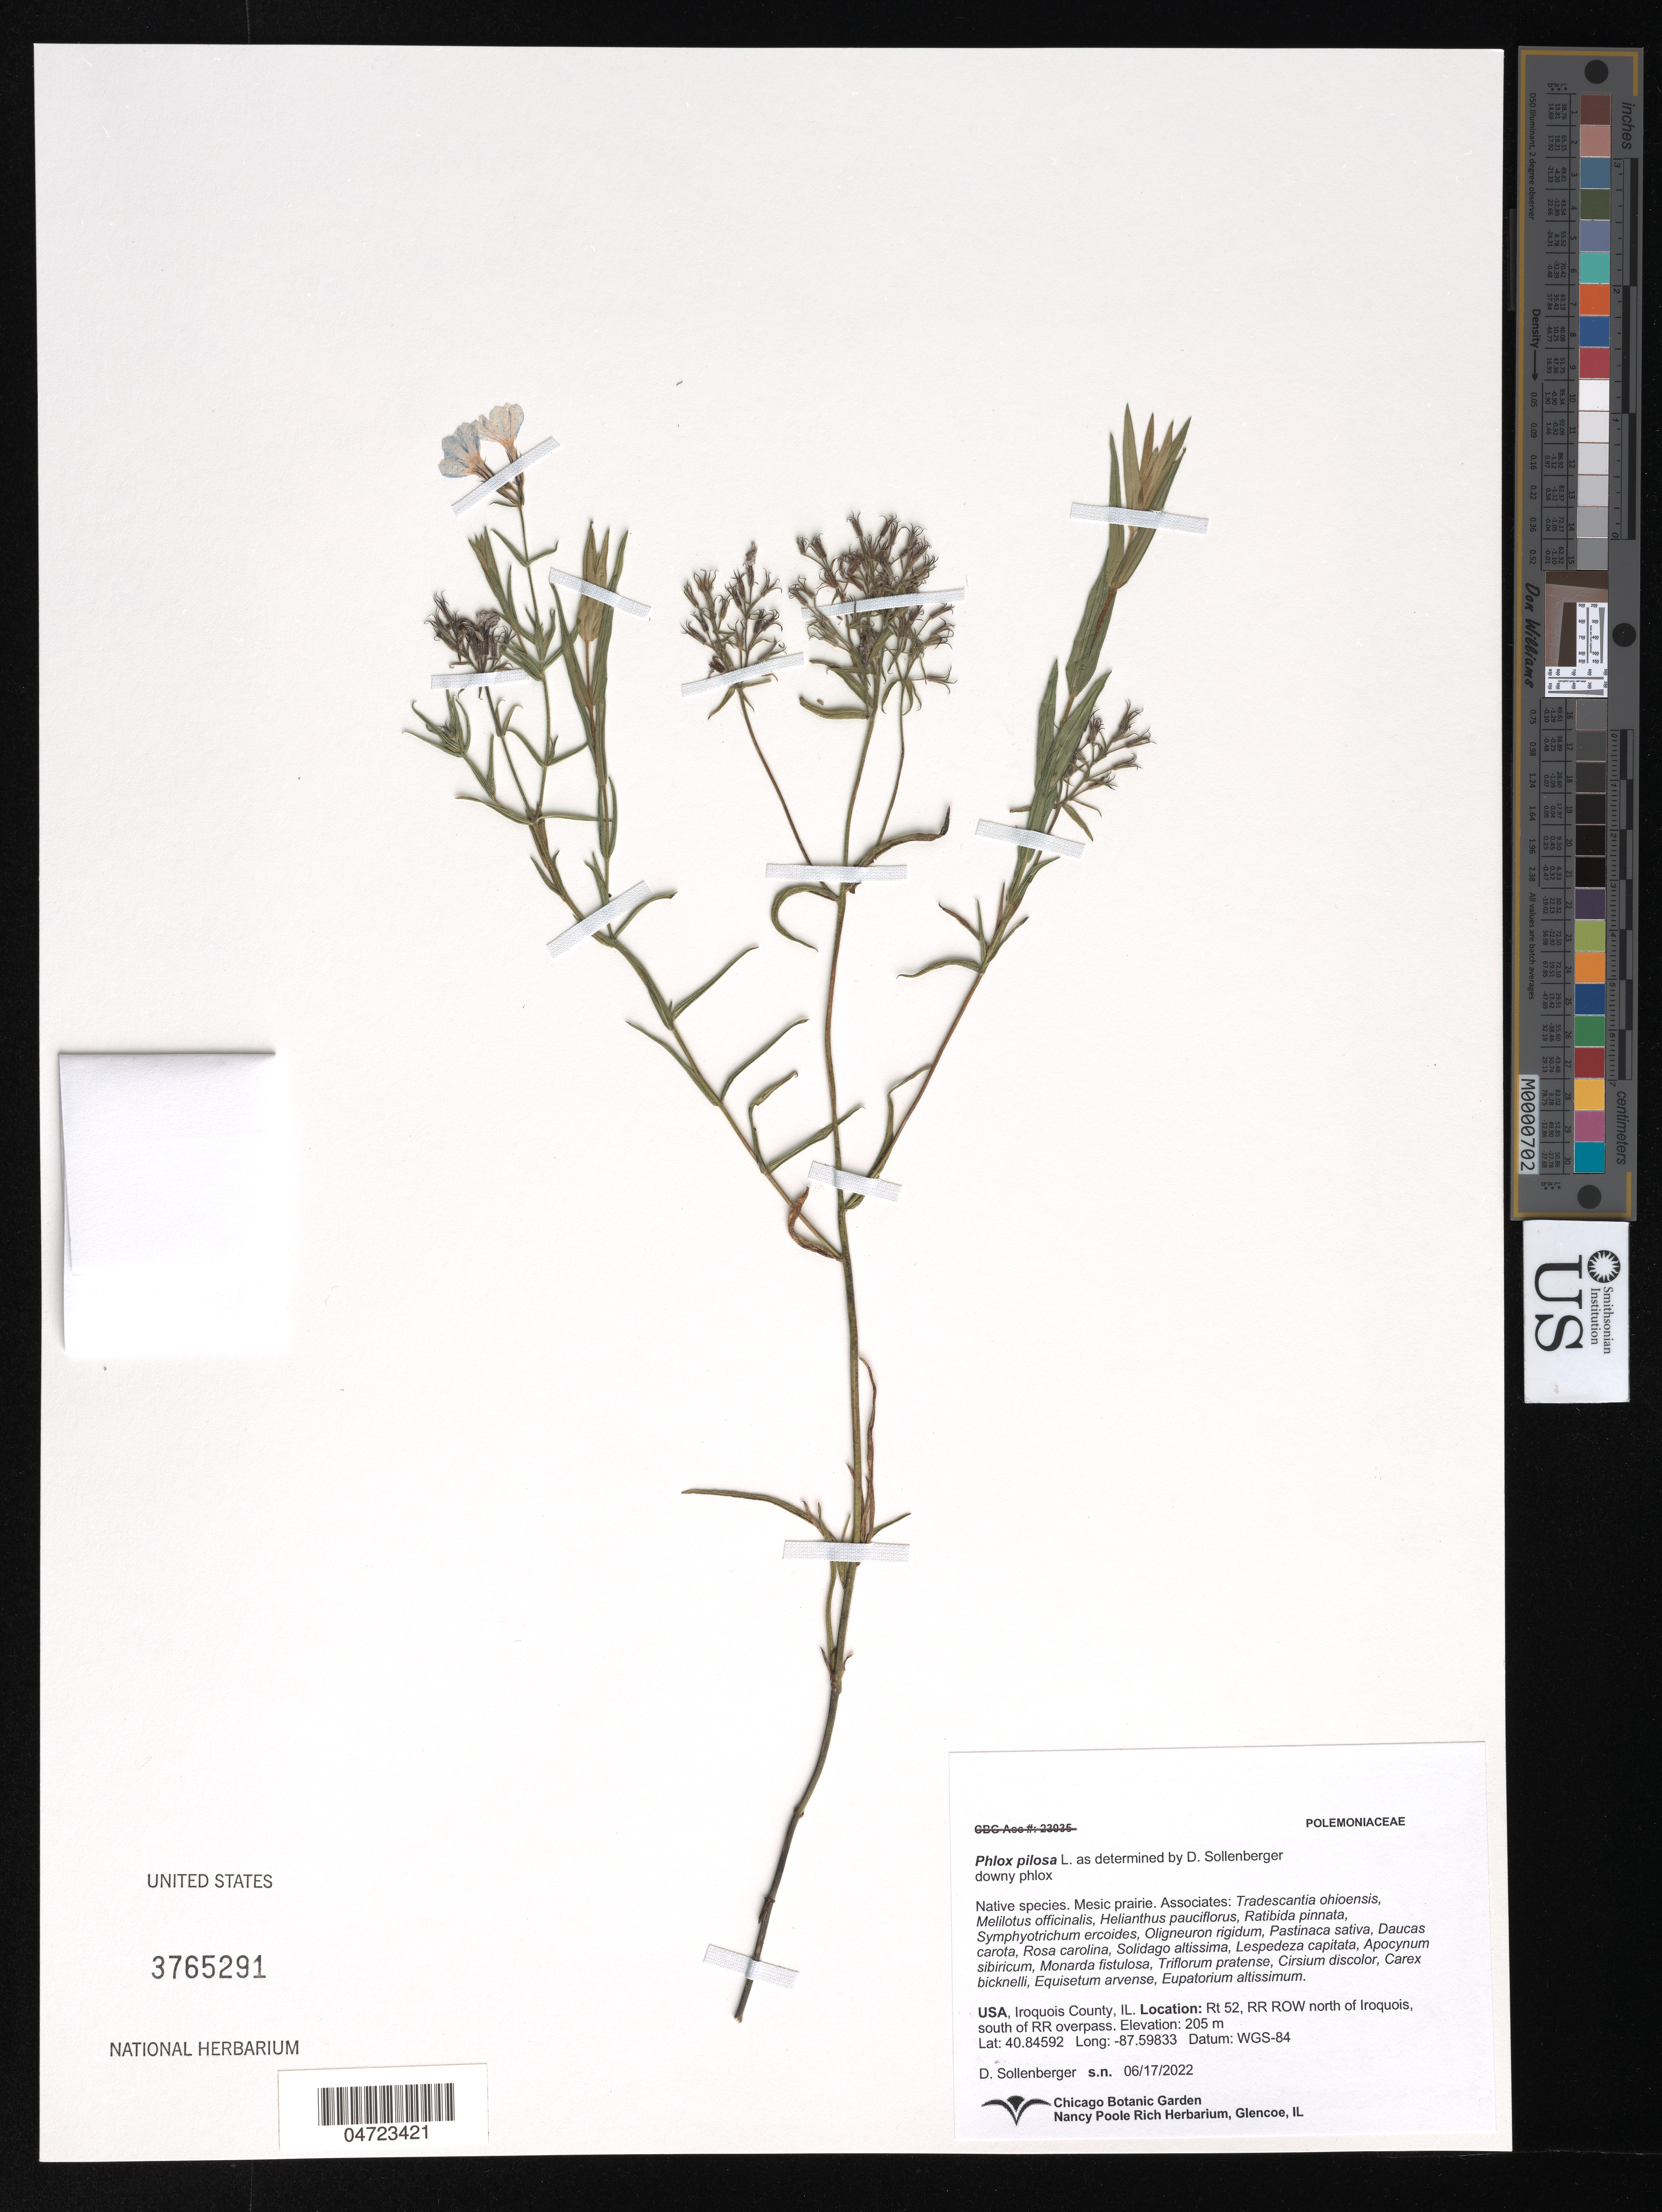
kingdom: Plantae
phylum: Tracheophyta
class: Magnoliopsida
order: Ericales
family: Polemoniaceae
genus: Phlox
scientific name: Phlox pilosa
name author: L.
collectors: D. Sollenberger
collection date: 2022-06-17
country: United States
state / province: Illinois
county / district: Iroquois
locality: Iroquois County. Rt 52, RR ROW north of Iroquois, south of RR overpass.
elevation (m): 205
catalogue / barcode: US 3765291